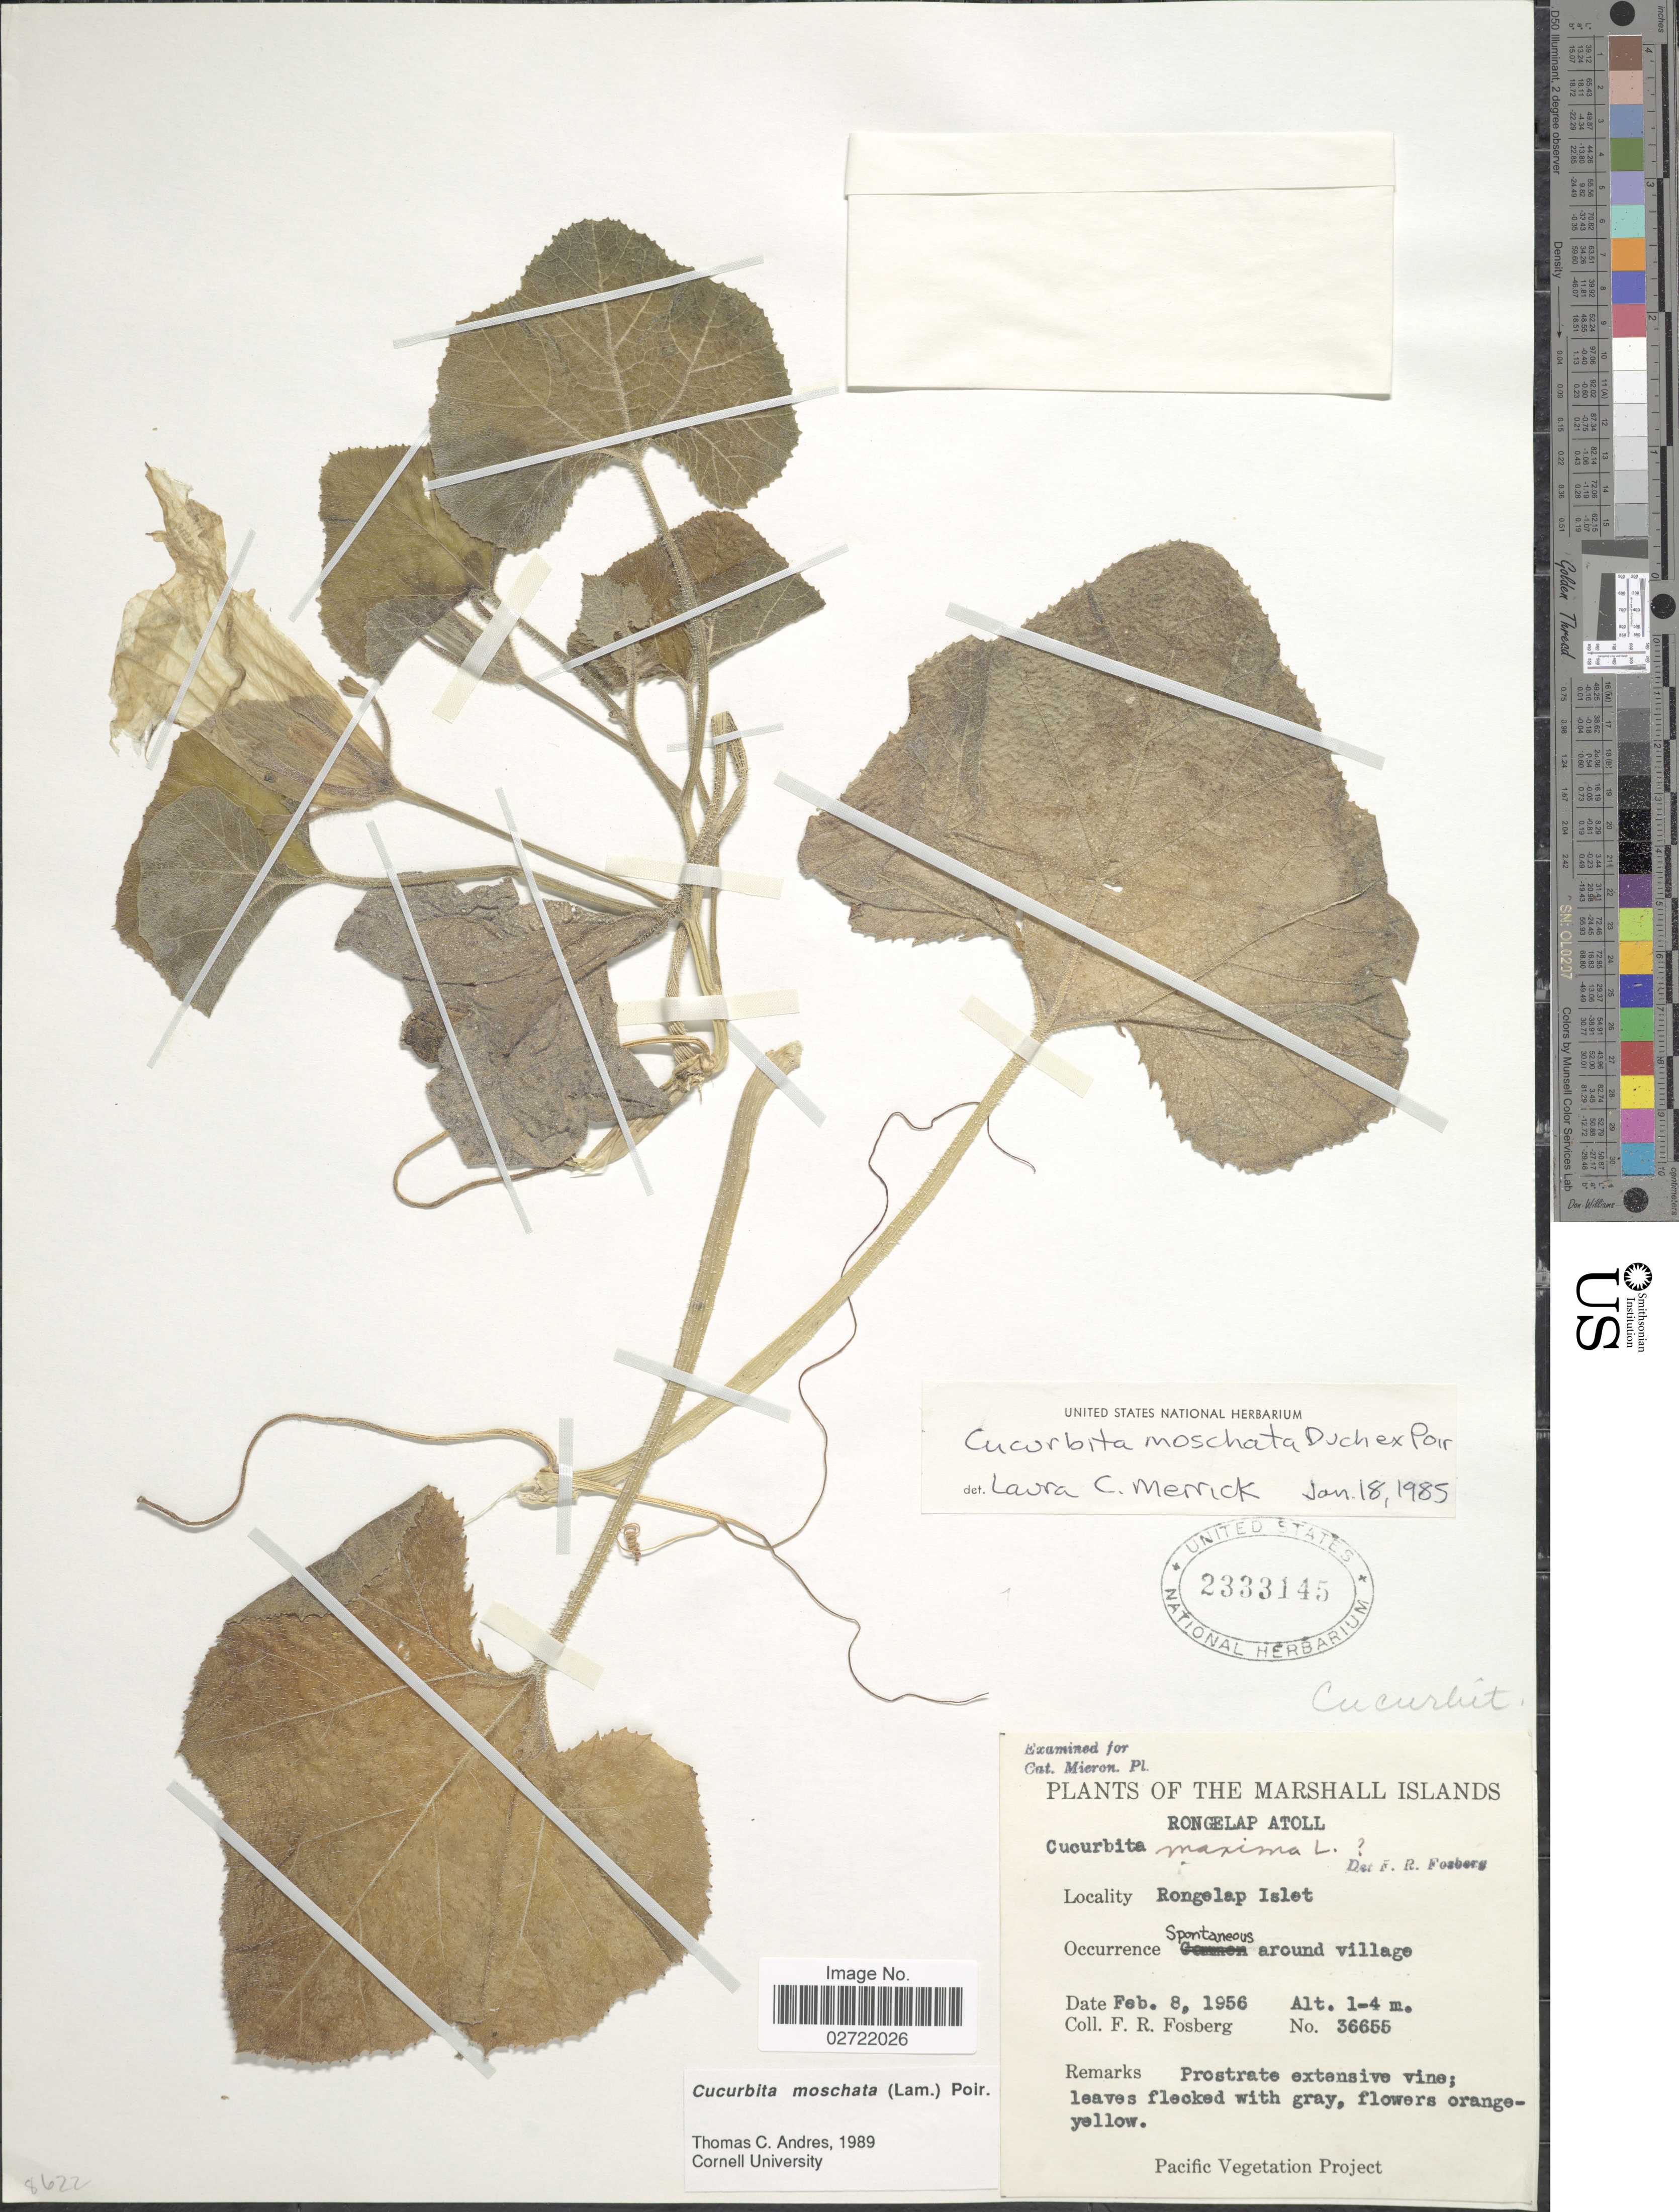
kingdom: Plantae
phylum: Tracheophyta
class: Magnoliopsida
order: Cucurbitales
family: Cucurbitaceae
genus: Cucurbita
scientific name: Cucurbita moschata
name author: (Duch.) Poir.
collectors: F. R. Fosberg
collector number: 36655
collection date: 1956-02-08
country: Marshall Islands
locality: Rongelap Atoll, Rongelap Islet, Spontaneous around village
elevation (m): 1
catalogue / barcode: US 2333145